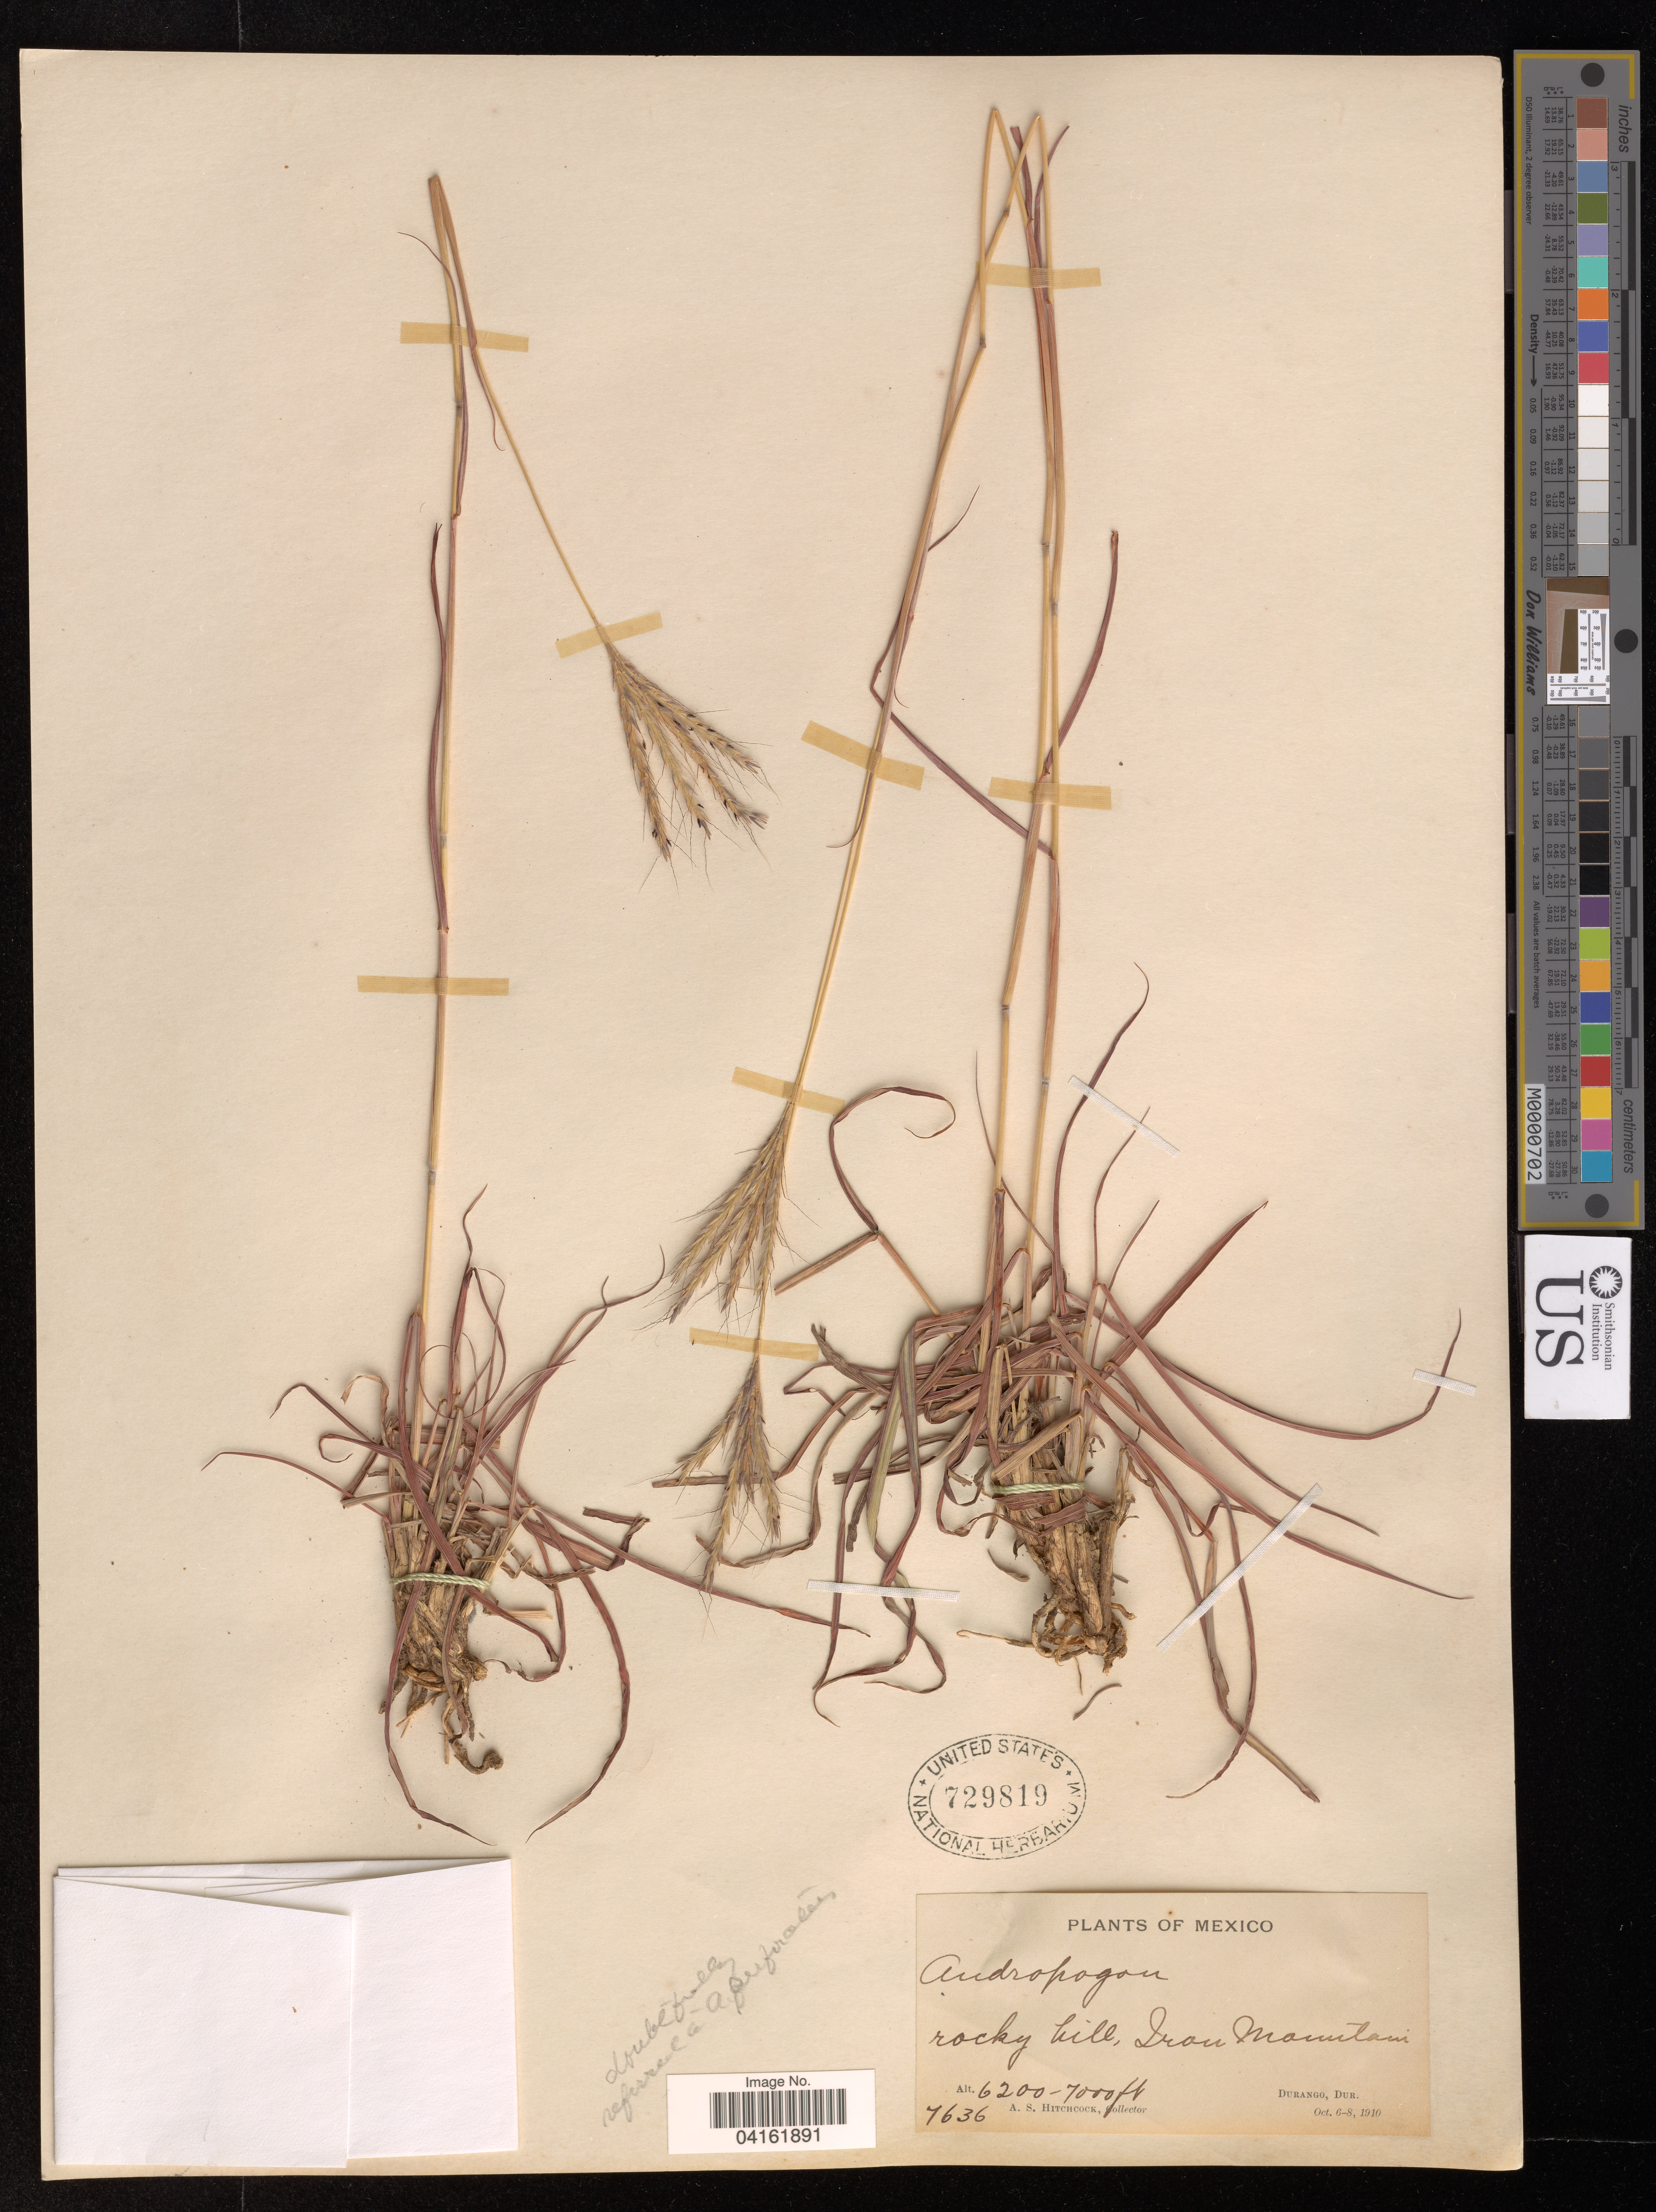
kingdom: Plantae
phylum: Tracheophyta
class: Liliopsida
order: Poales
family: Poaceae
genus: Andropogon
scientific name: Andropogon perforatus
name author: Trin. ex E. Fourn.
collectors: A. Hitchcock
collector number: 7636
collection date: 1910-10-06/1910-10-08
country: Mexico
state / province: Durango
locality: Rocky hill, Iron Mountain. Dur.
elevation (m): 1890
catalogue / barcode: US 729819